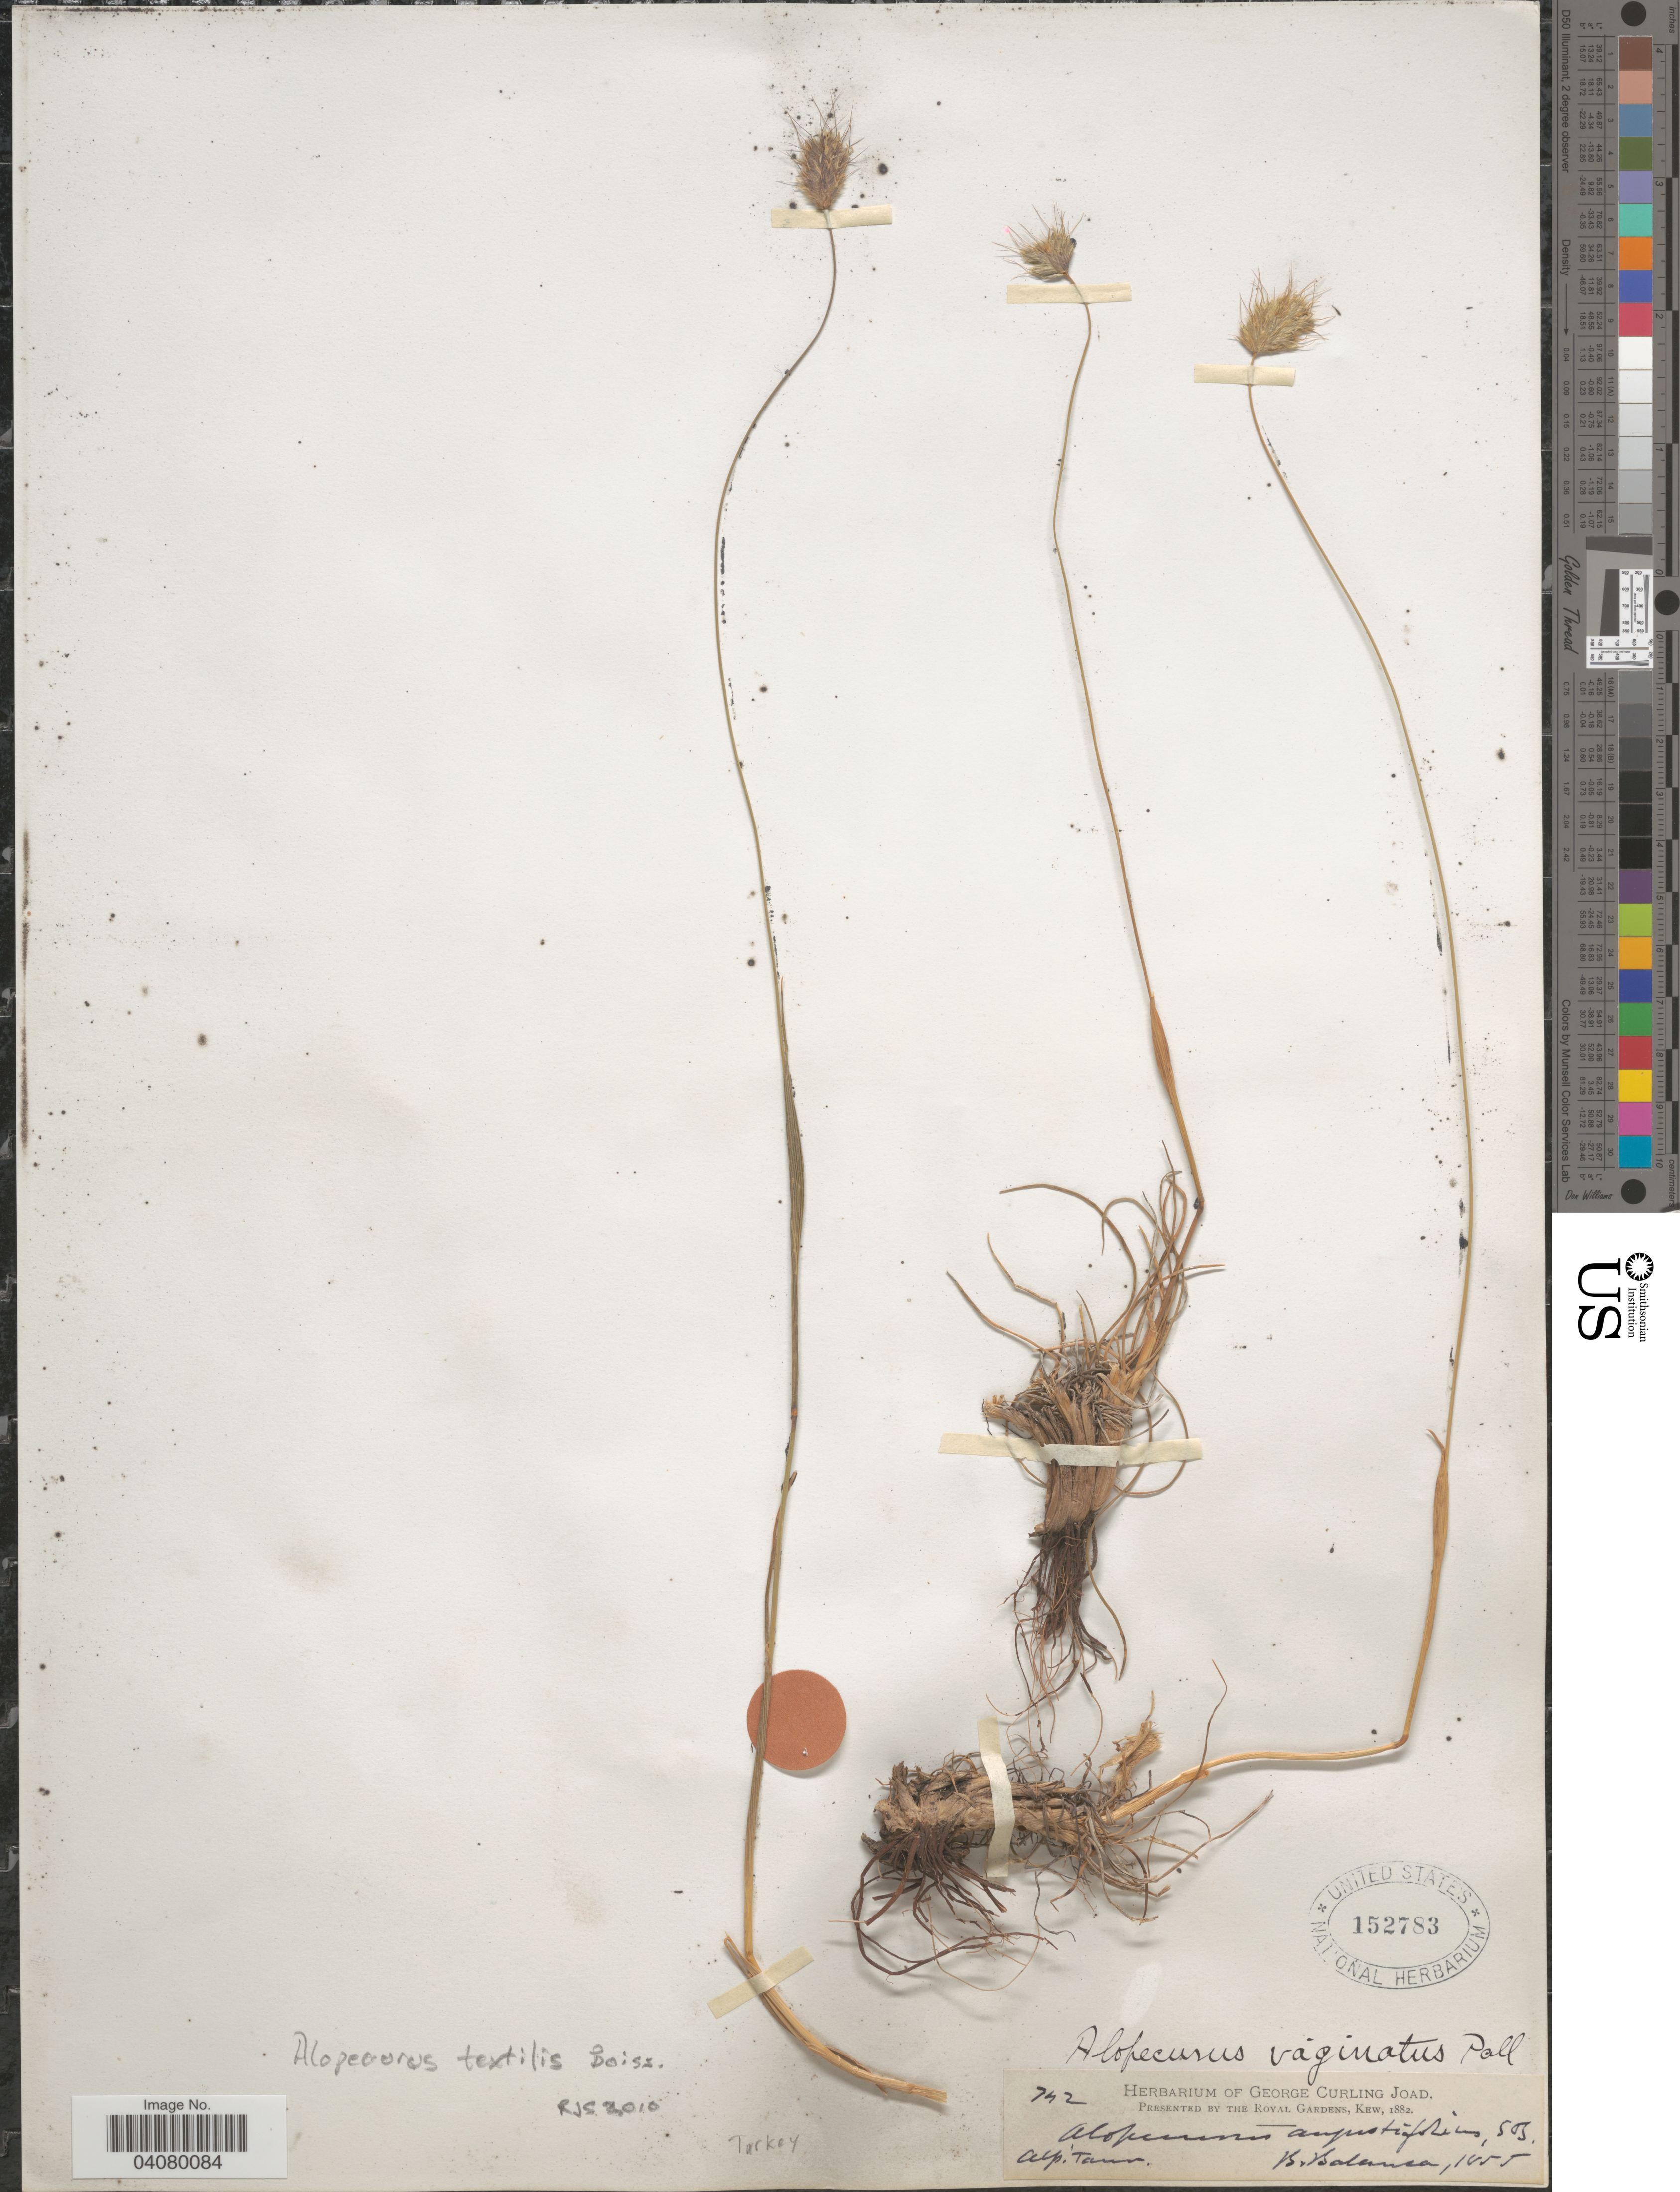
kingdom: Plantae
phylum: Tracheophyta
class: Liliopsida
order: Poales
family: Poaceae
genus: Alopecurus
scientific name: Alopecurus textilis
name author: Boiss.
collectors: B. Balansa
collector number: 742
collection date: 1855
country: Turkey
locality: Alp. Taur.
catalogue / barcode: US 152783